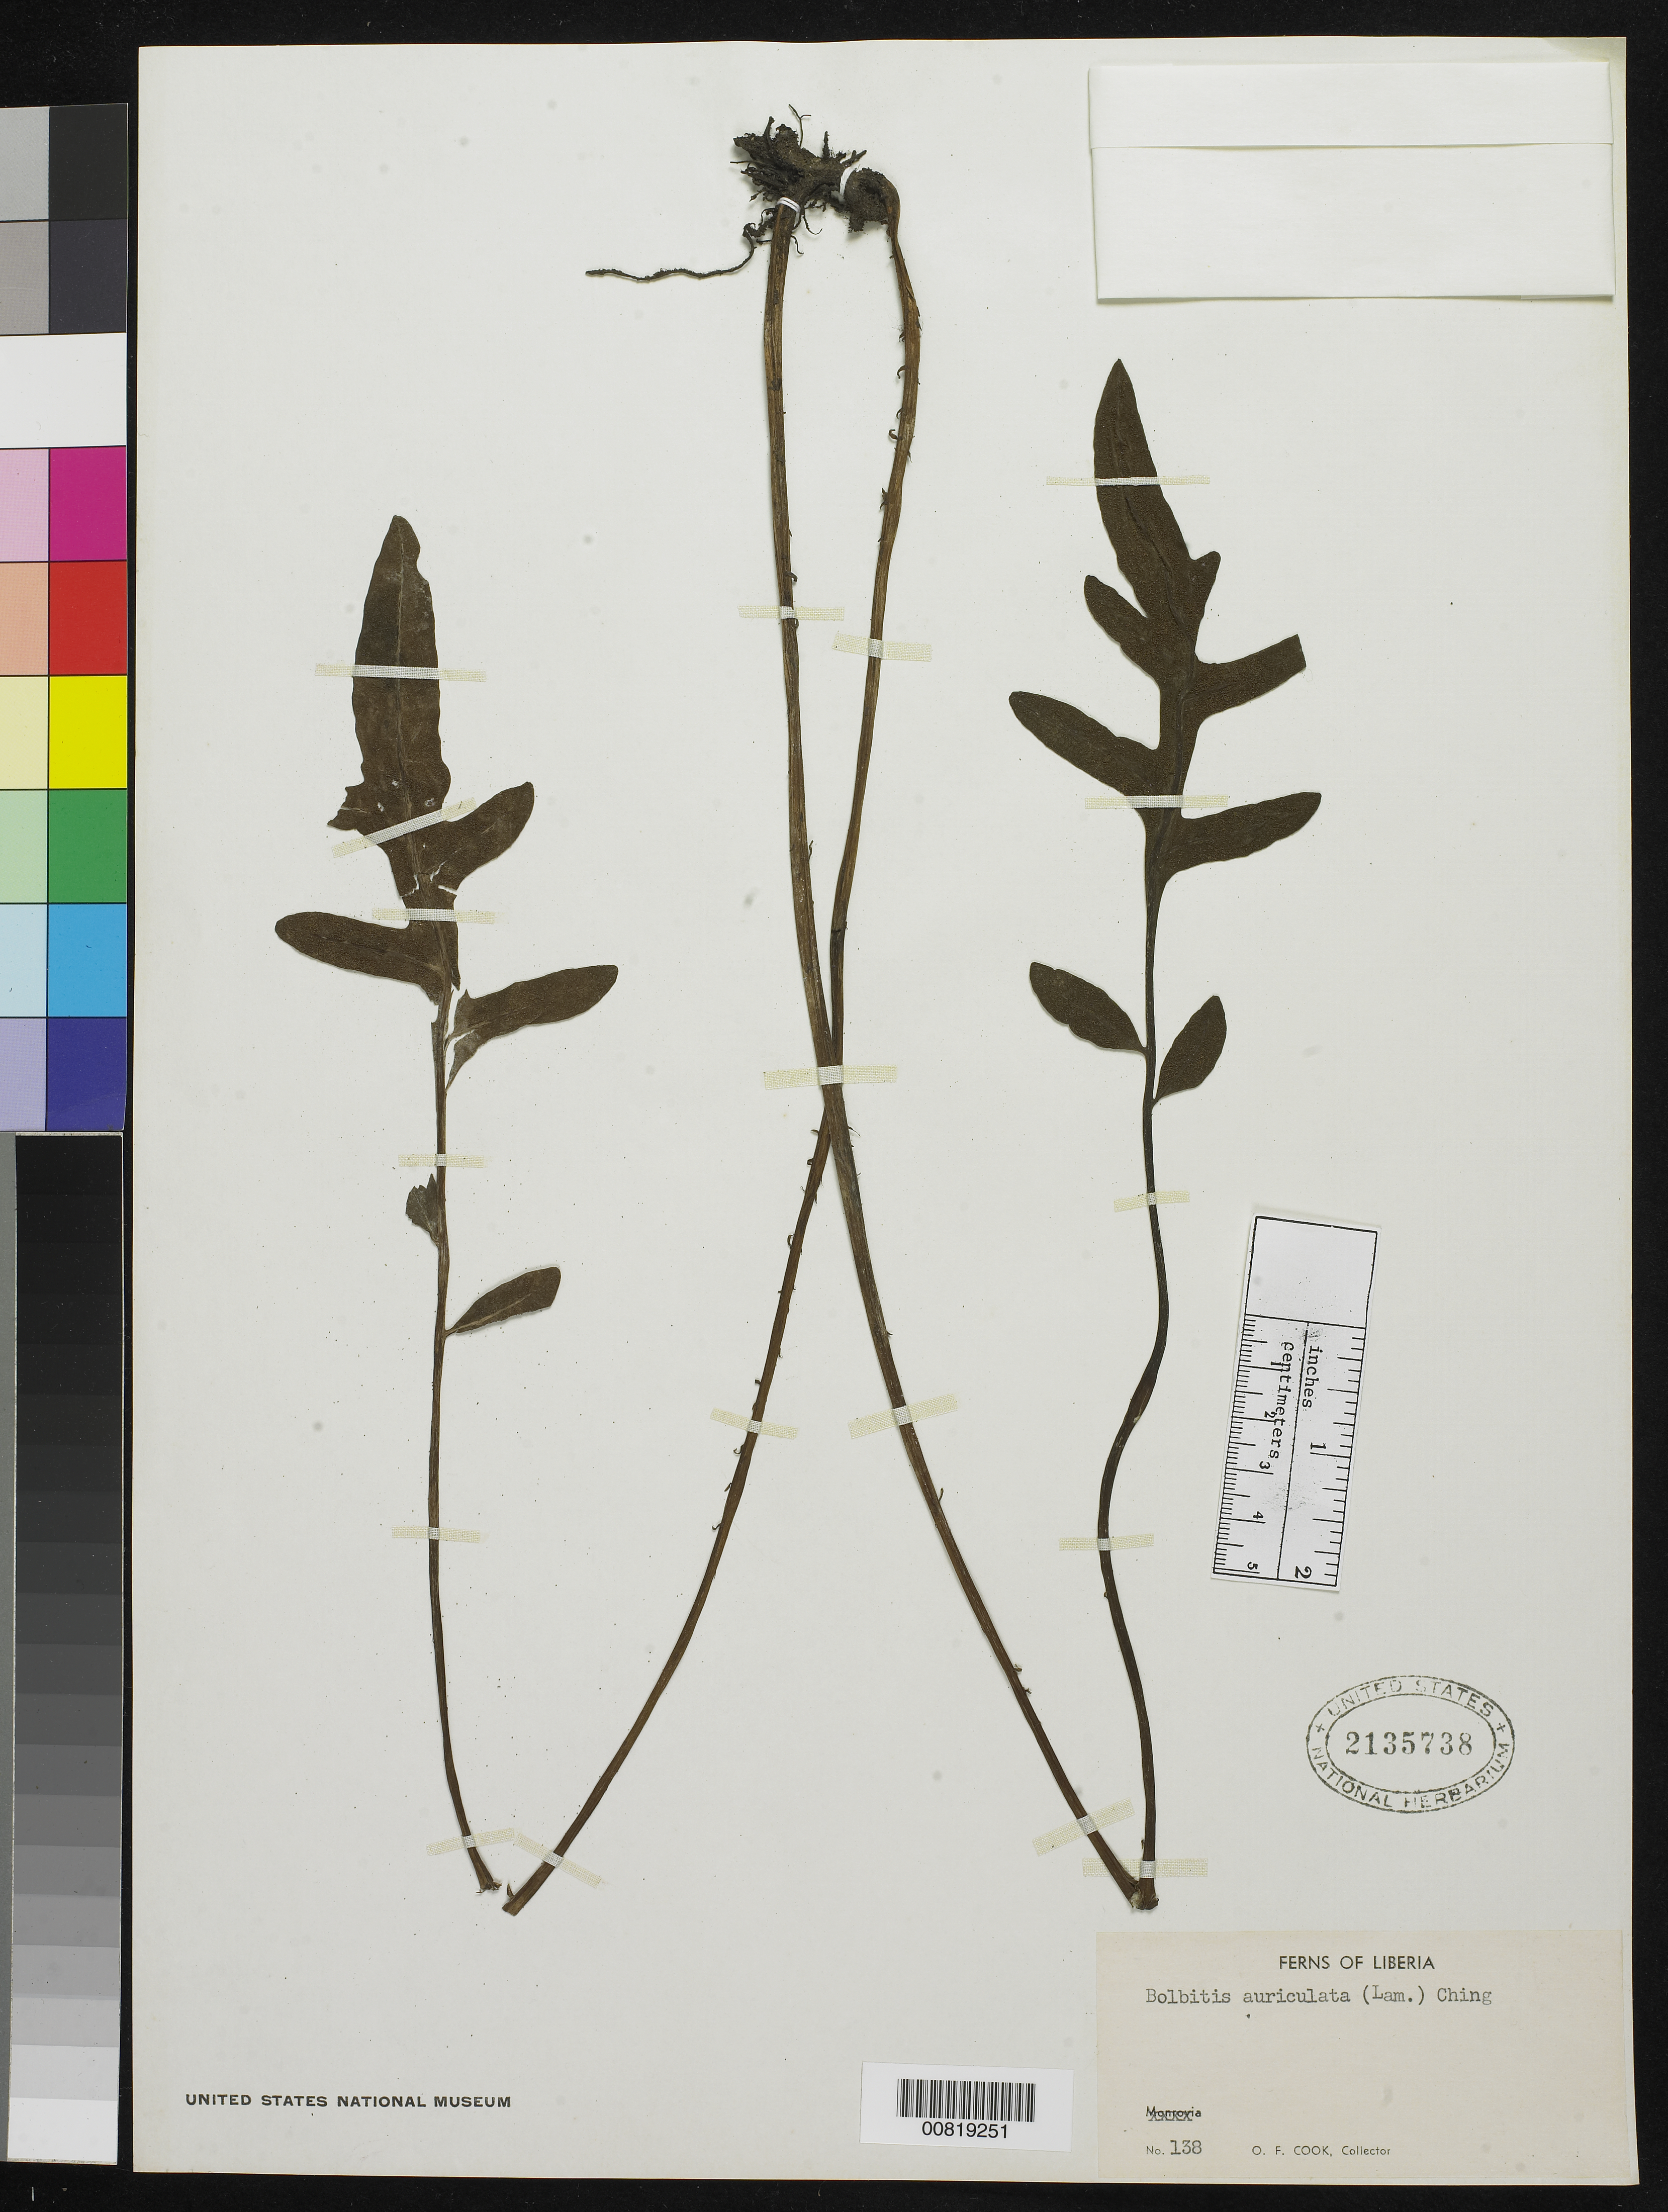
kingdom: Plantae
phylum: Tracheophyta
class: Polypodiopsida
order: Polypodiales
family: Dryopteridaceae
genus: Bolbitis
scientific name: Bolbitis auriculata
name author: (Lam.) Alston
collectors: O. F. Cook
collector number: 138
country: Liberia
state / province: Montserrado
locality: Monrovia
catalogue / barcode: US 2135738